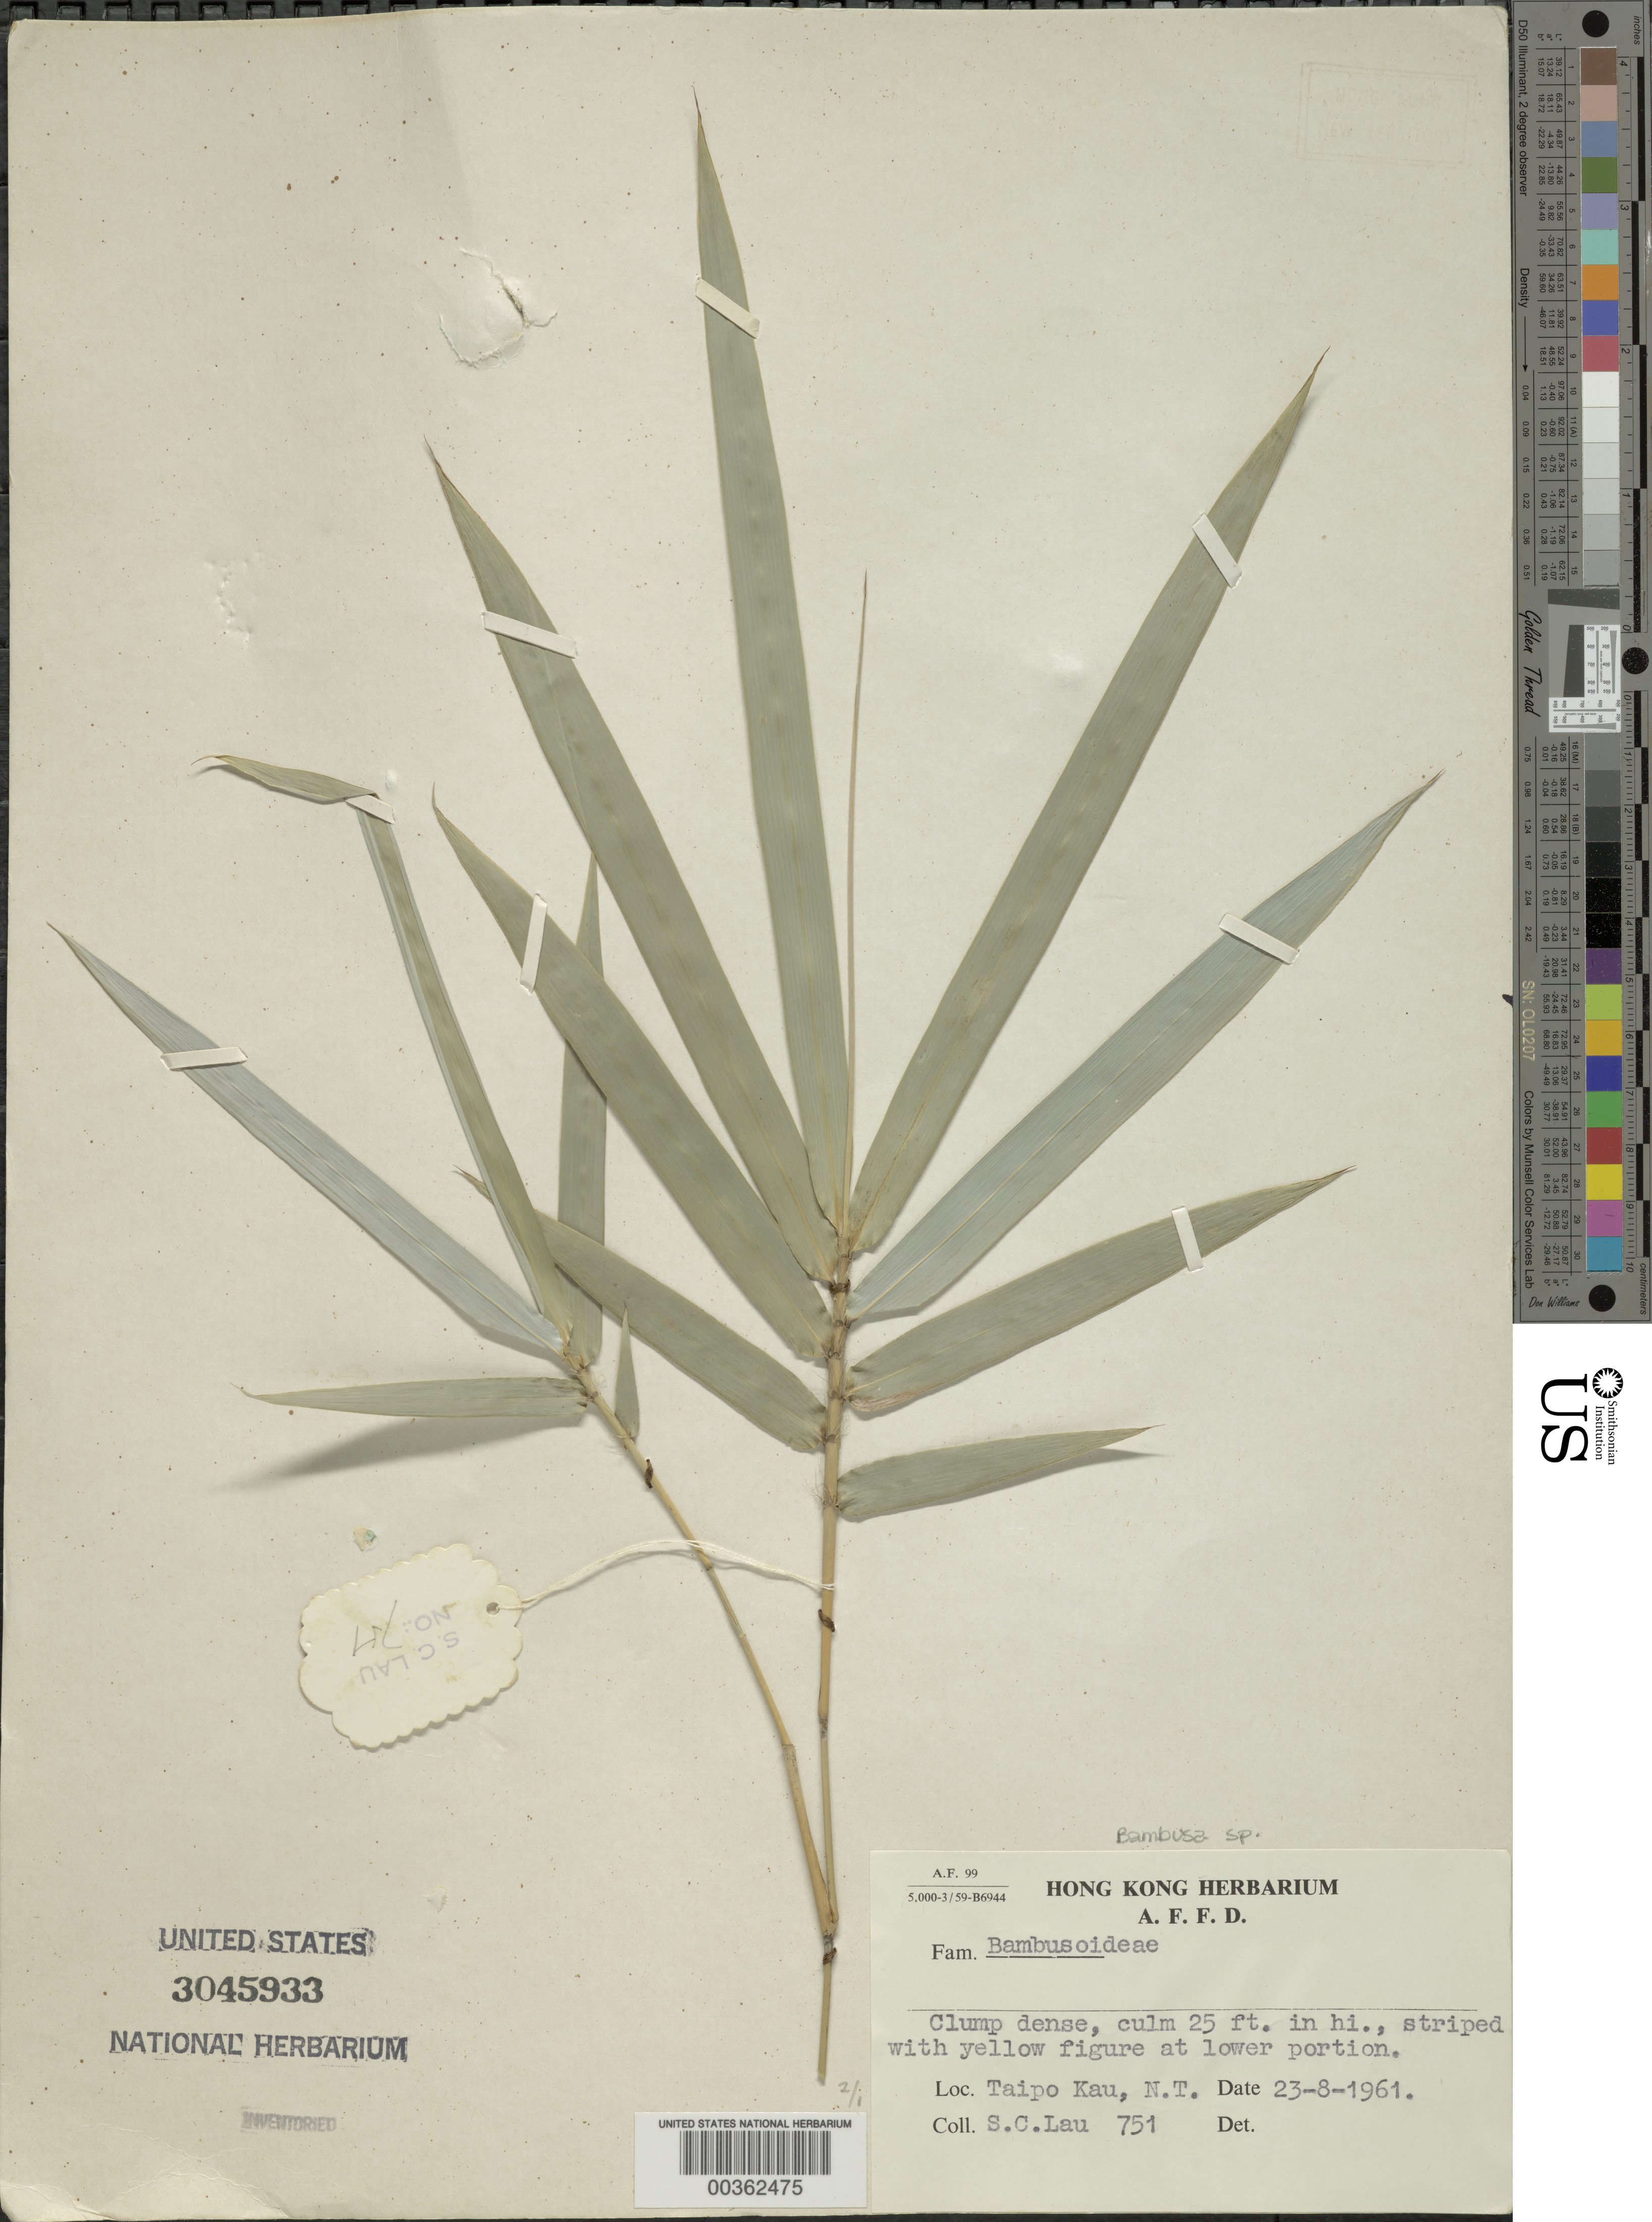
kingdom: Plantae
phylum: Tracheophyta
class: Liliopsida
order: Poales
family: Poaceae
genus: Bambusa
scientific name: Bambusa sp.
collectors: S. C. Lau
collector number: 751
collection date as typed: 23 Aug 1961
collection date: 1961-08-23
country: China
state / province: Hong Kong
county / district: New Territories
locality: Taipo kau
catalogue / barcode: US 3045933